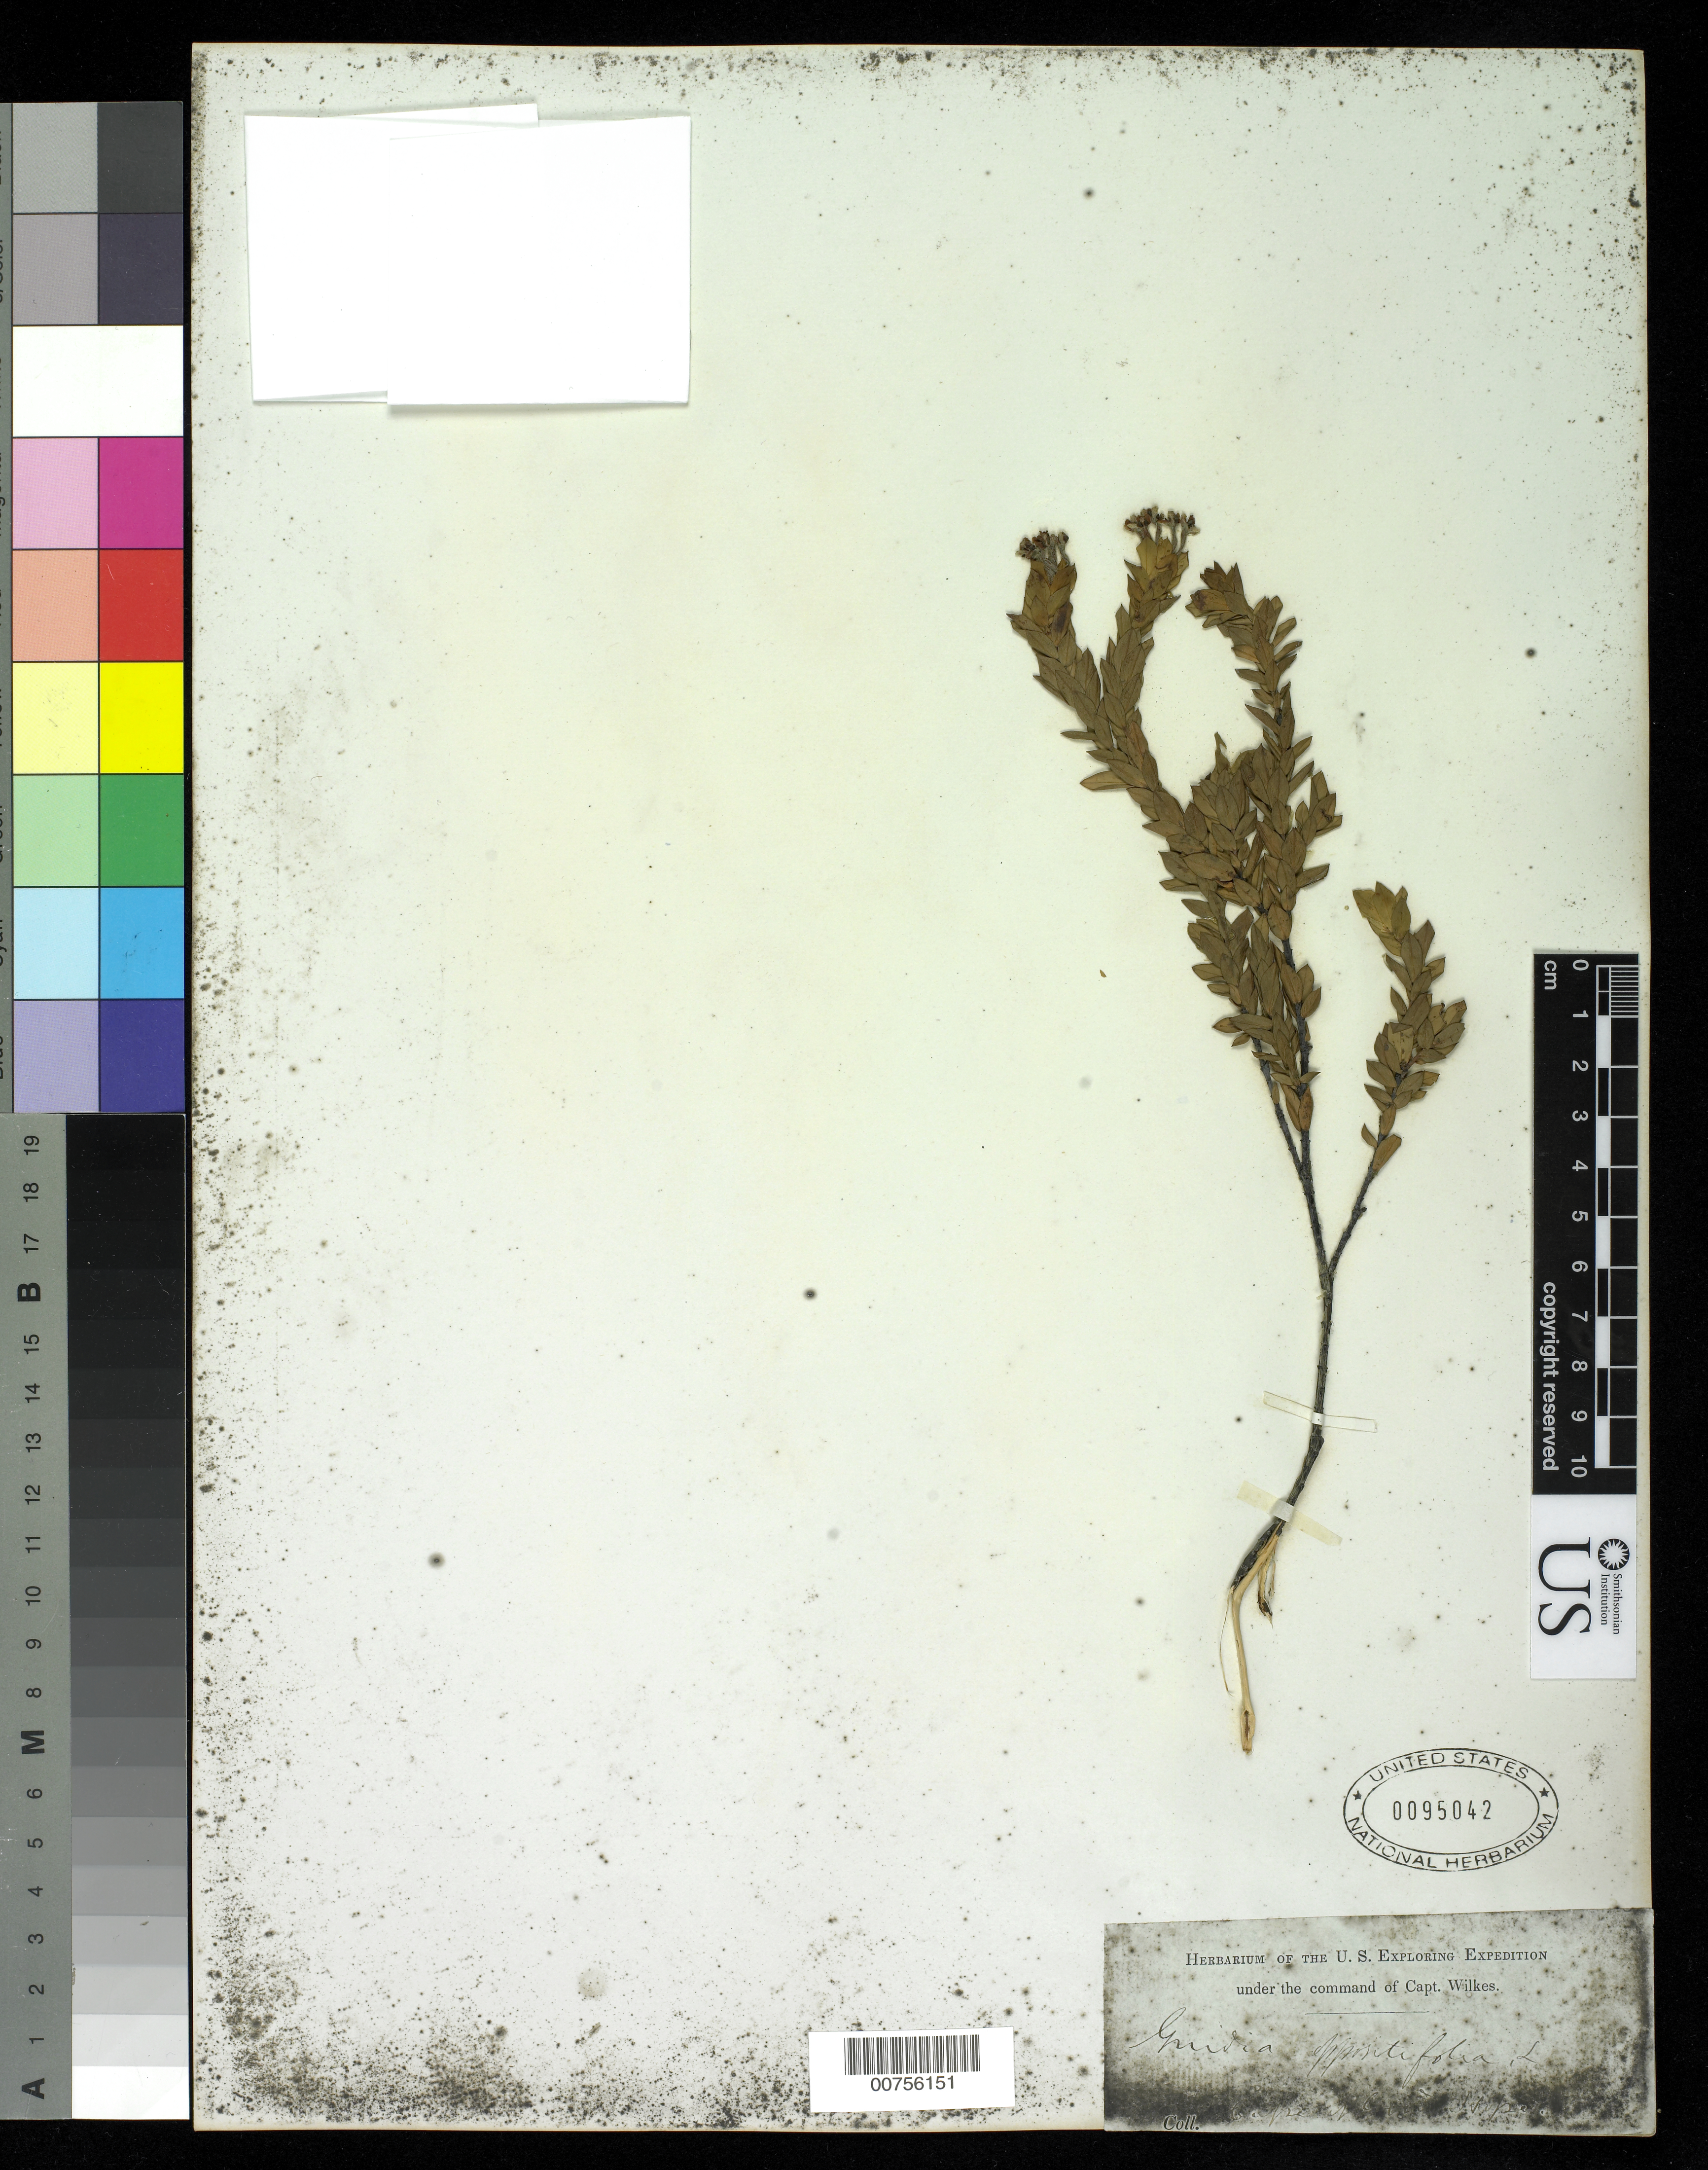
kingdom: Plantae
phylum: Tracheophyta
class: Magnoliopsida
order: Malvales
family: Thymelaeaceae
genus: Gnidia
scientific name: Gnidia oppositifolia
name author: L.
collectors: Wilkes Explor. Exped.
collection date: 1838/1842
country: South Africa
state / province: Western Cape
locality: Cape of Good Hope. Cape Town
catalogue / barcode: US 95042